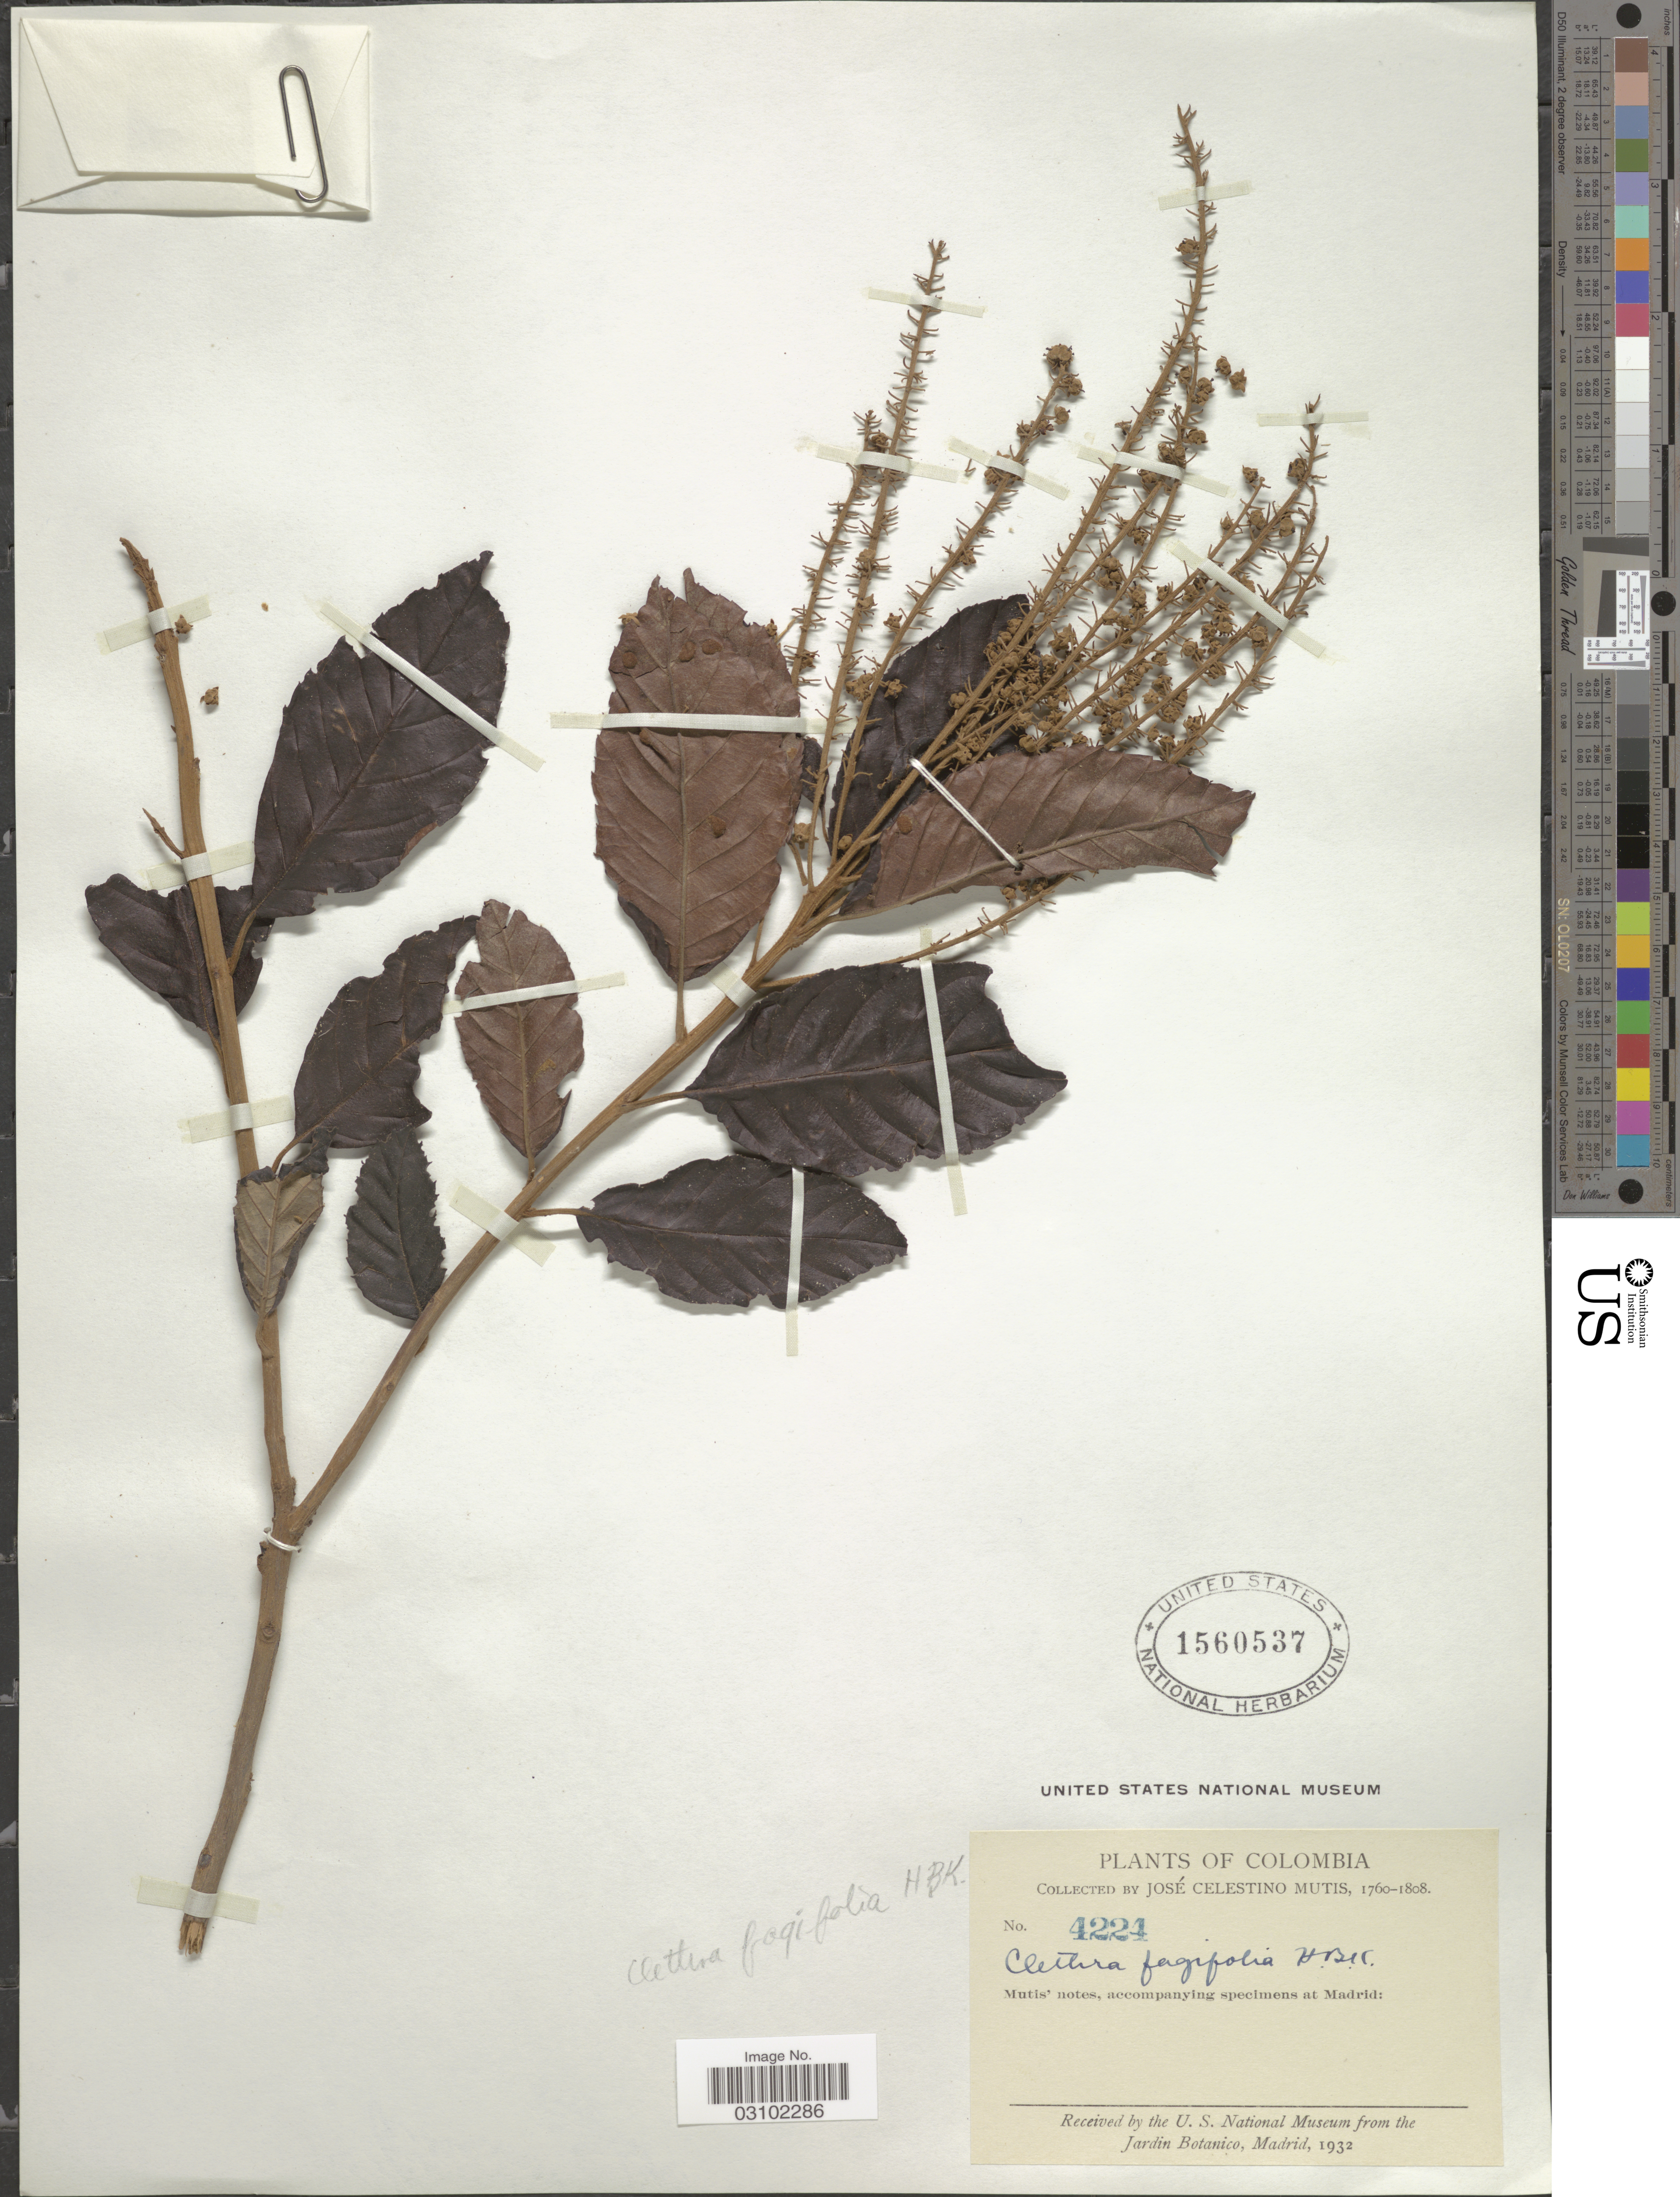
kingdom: Plantae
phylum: Tracheophyta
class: Magnoliopsida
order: Ericales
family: Clethraceae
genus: Clethra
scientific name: Clethra fagifolia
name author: Kunth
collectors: J. C. B. Mutis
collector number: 4224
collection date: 1760/1808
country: Colombia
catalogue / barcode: US 1560537